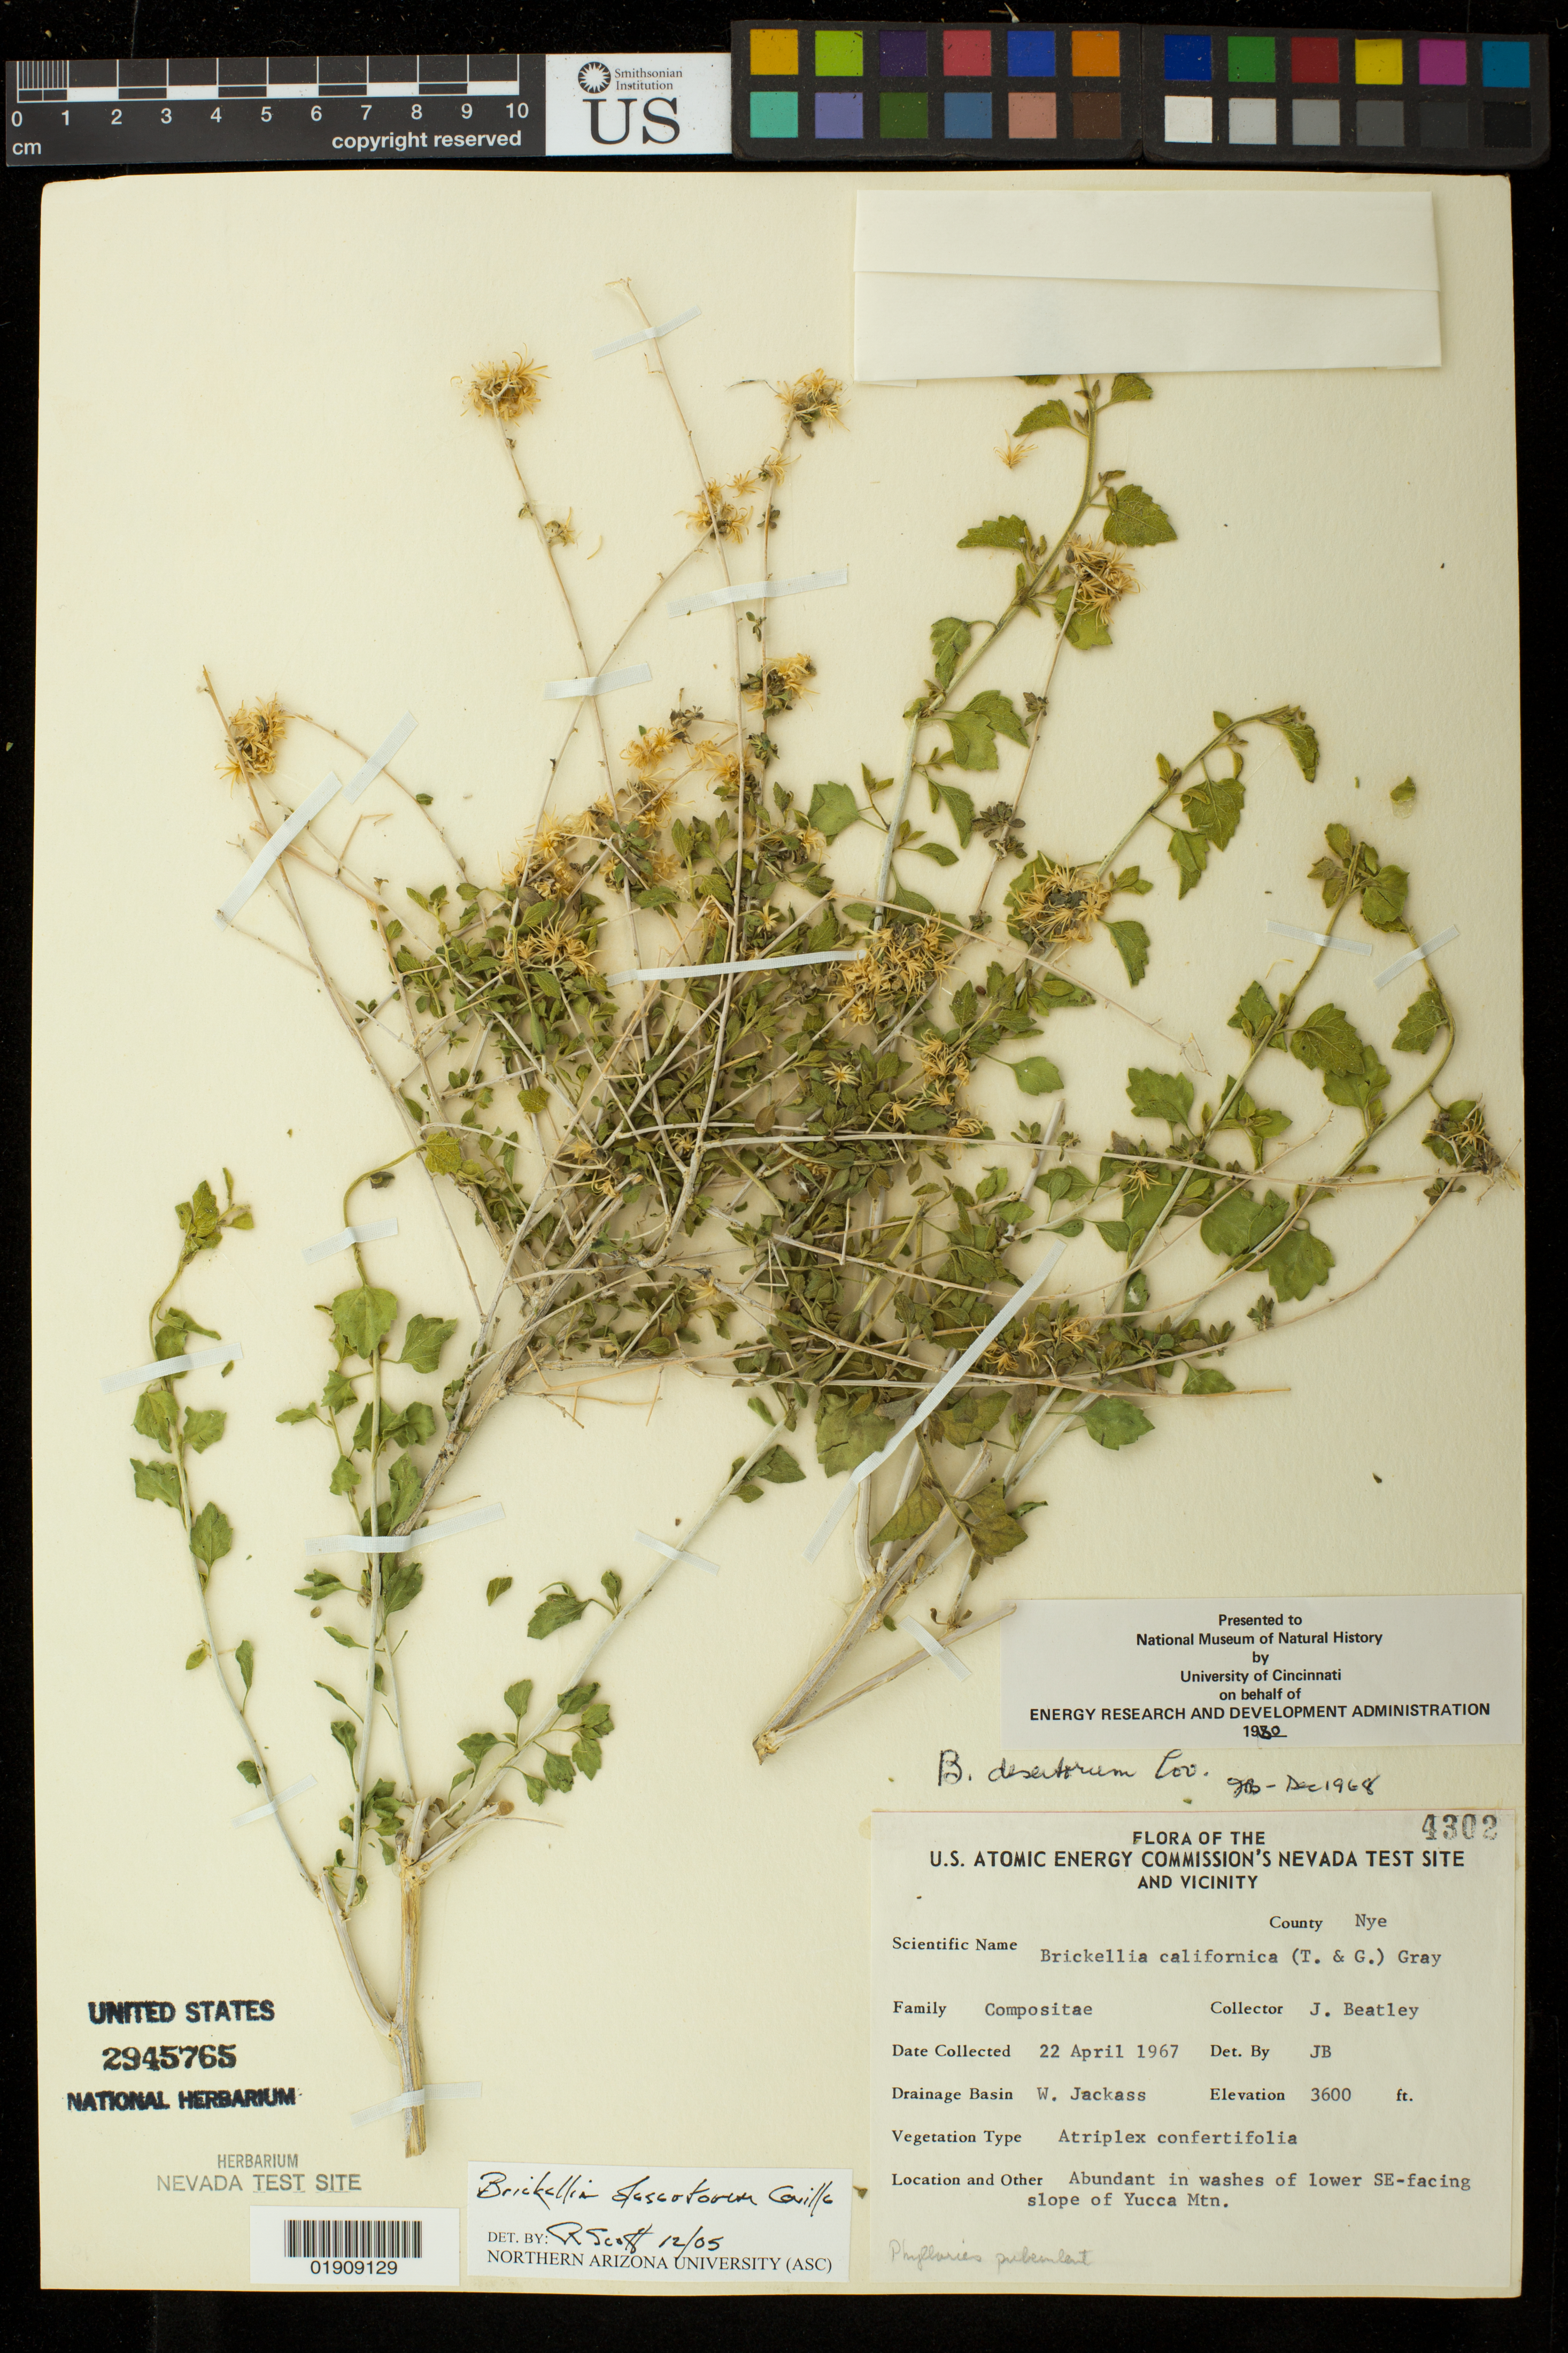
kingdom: Plantae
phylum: Tracheophyta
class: Magnoliopsida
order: Asterales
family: Asteraceae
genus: Brickellia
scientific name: Brickellia desertorum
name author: Coville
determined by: Scott, Randall W., (ASC), Northern Arizona University (UNITED STATES)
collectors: J. C. Beatley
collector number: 4302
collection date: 1967-04-22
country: United States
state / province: Nevada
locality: U.S. Atomic Energy Commission's Nevada Test Site and vicinity. County Nye. Drainage Basin W. Jackass. lower SE-facing slope of Yucca Mtn.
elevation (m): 1097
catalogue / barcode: US 2945765